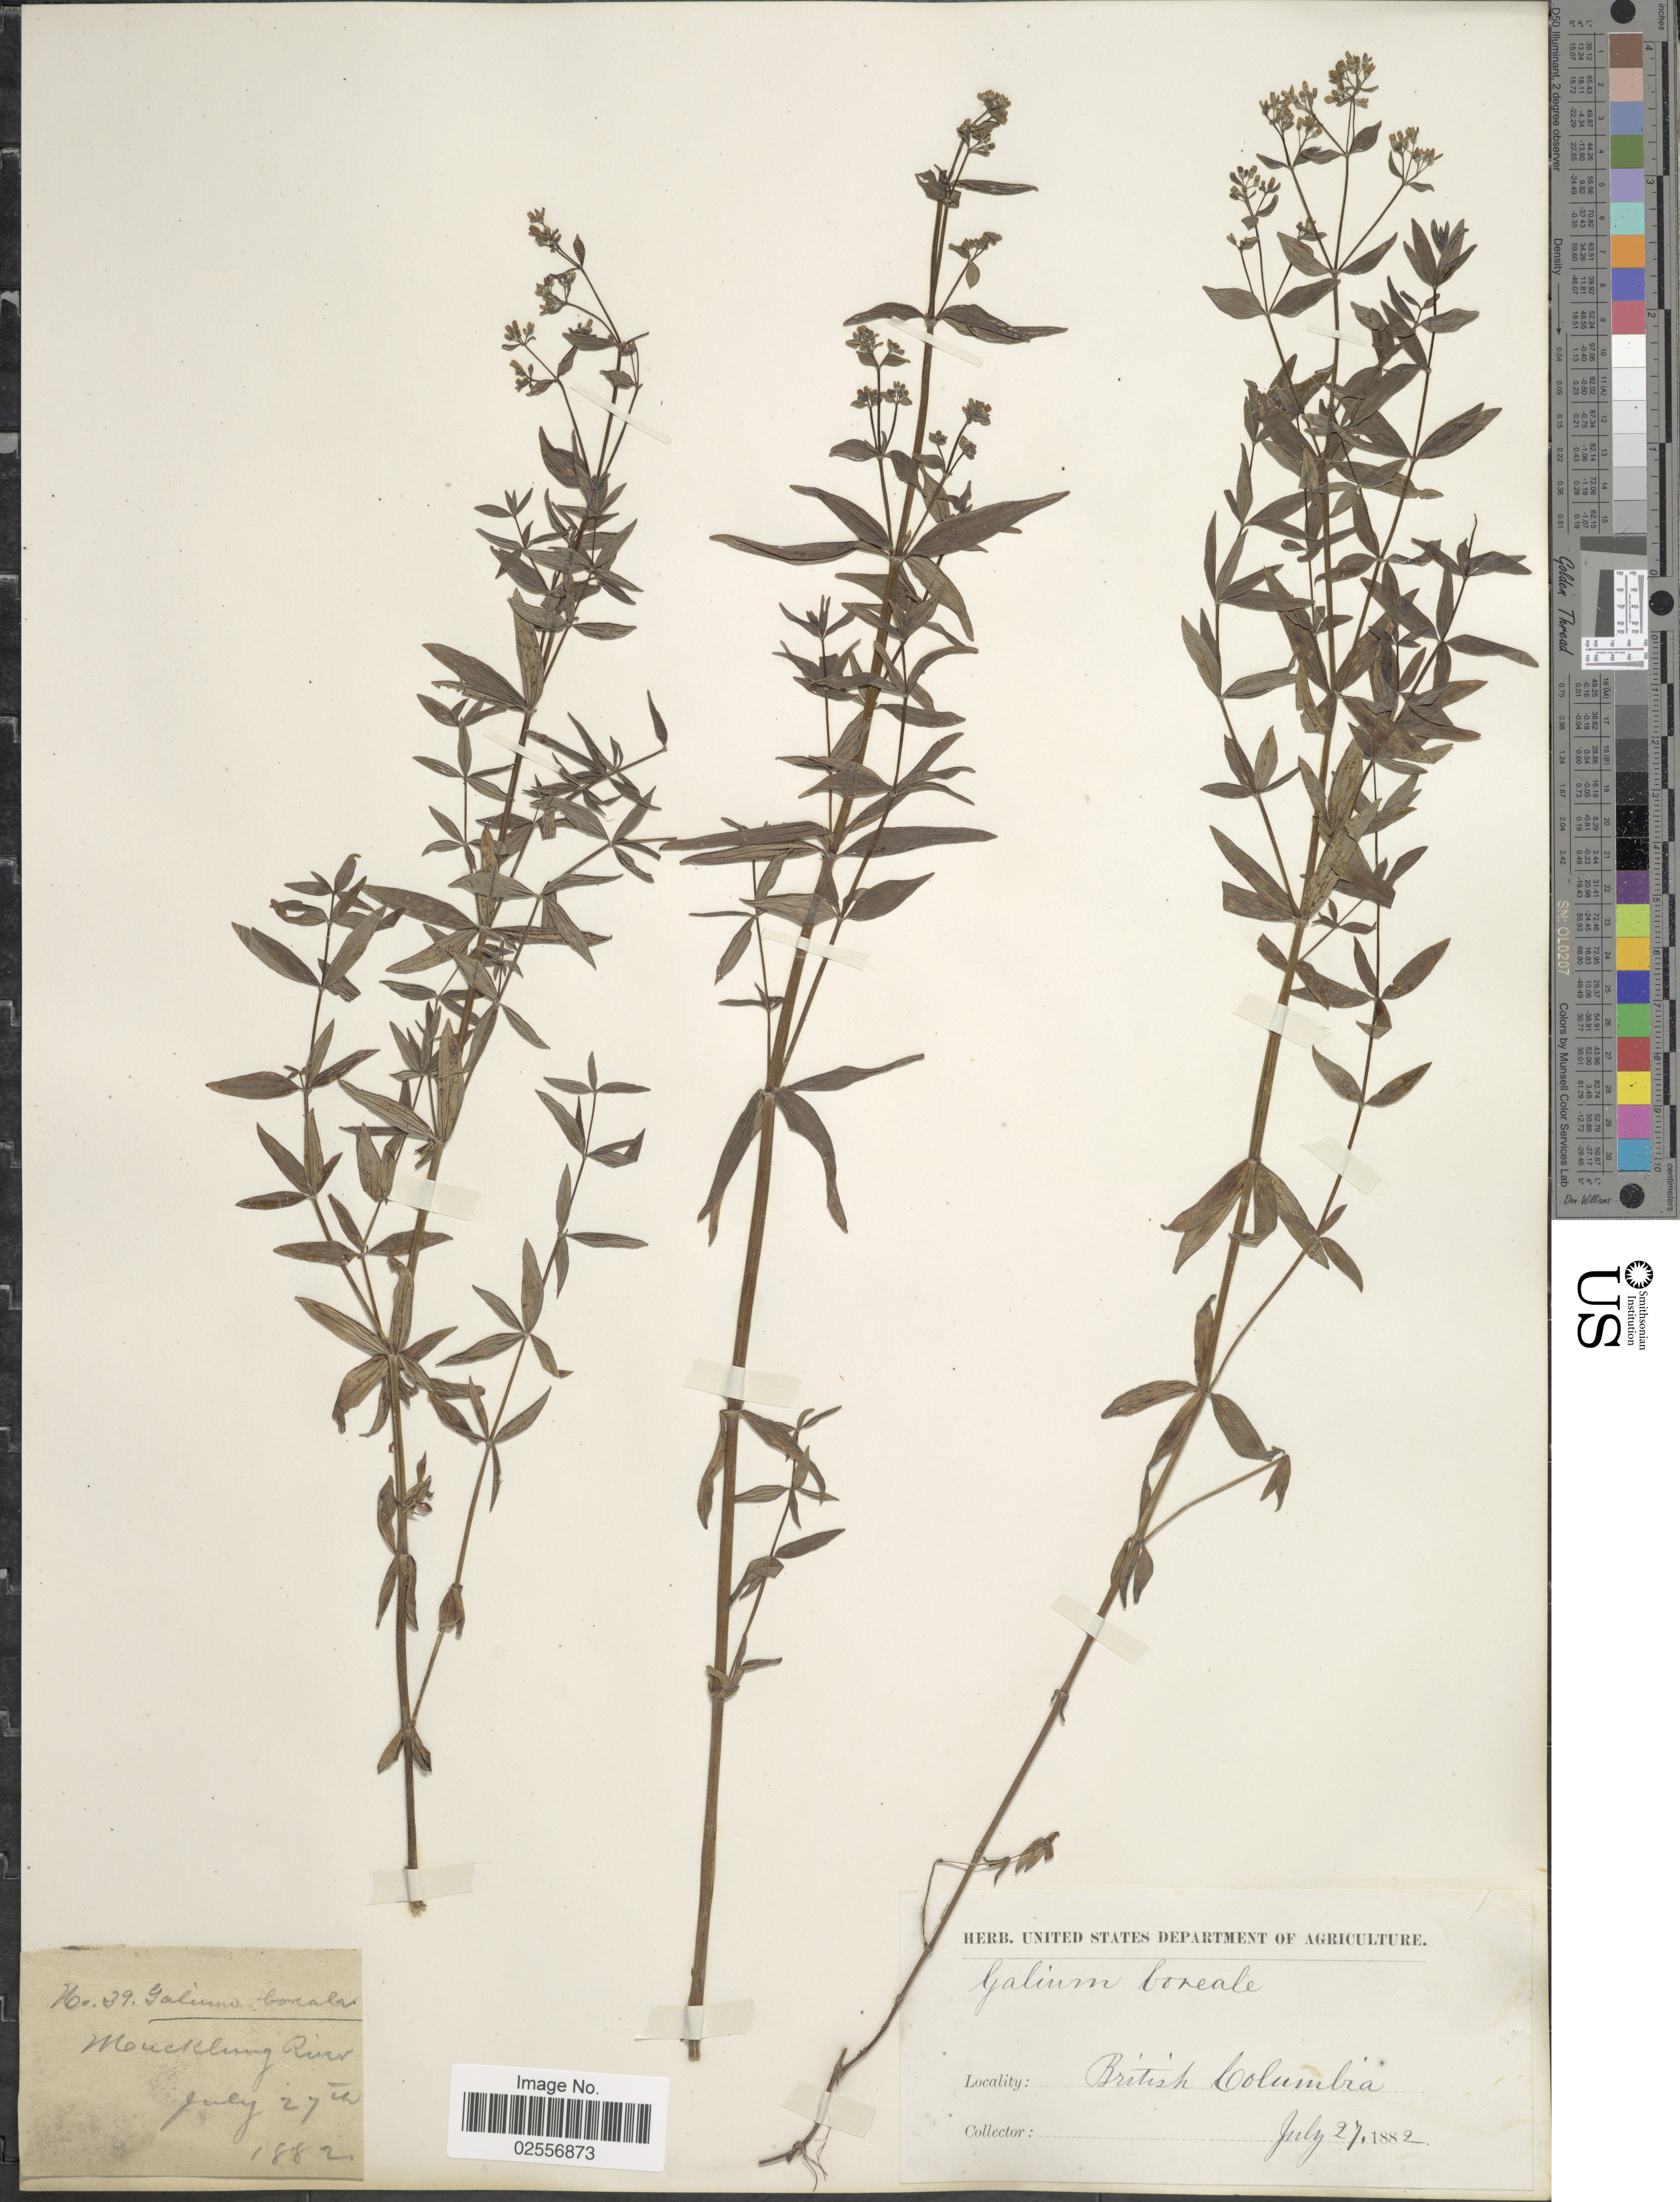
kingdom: Plantae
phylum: Tracheophyta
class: Magnoliopsida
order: Gentianales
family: Rubiaceae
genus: Galium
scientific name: Galium boreale L.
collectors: ex herb. U. S. Department of Agriculture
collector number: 39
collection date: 1882-07-27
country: Canada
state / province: British Columbia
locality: Mucklung River